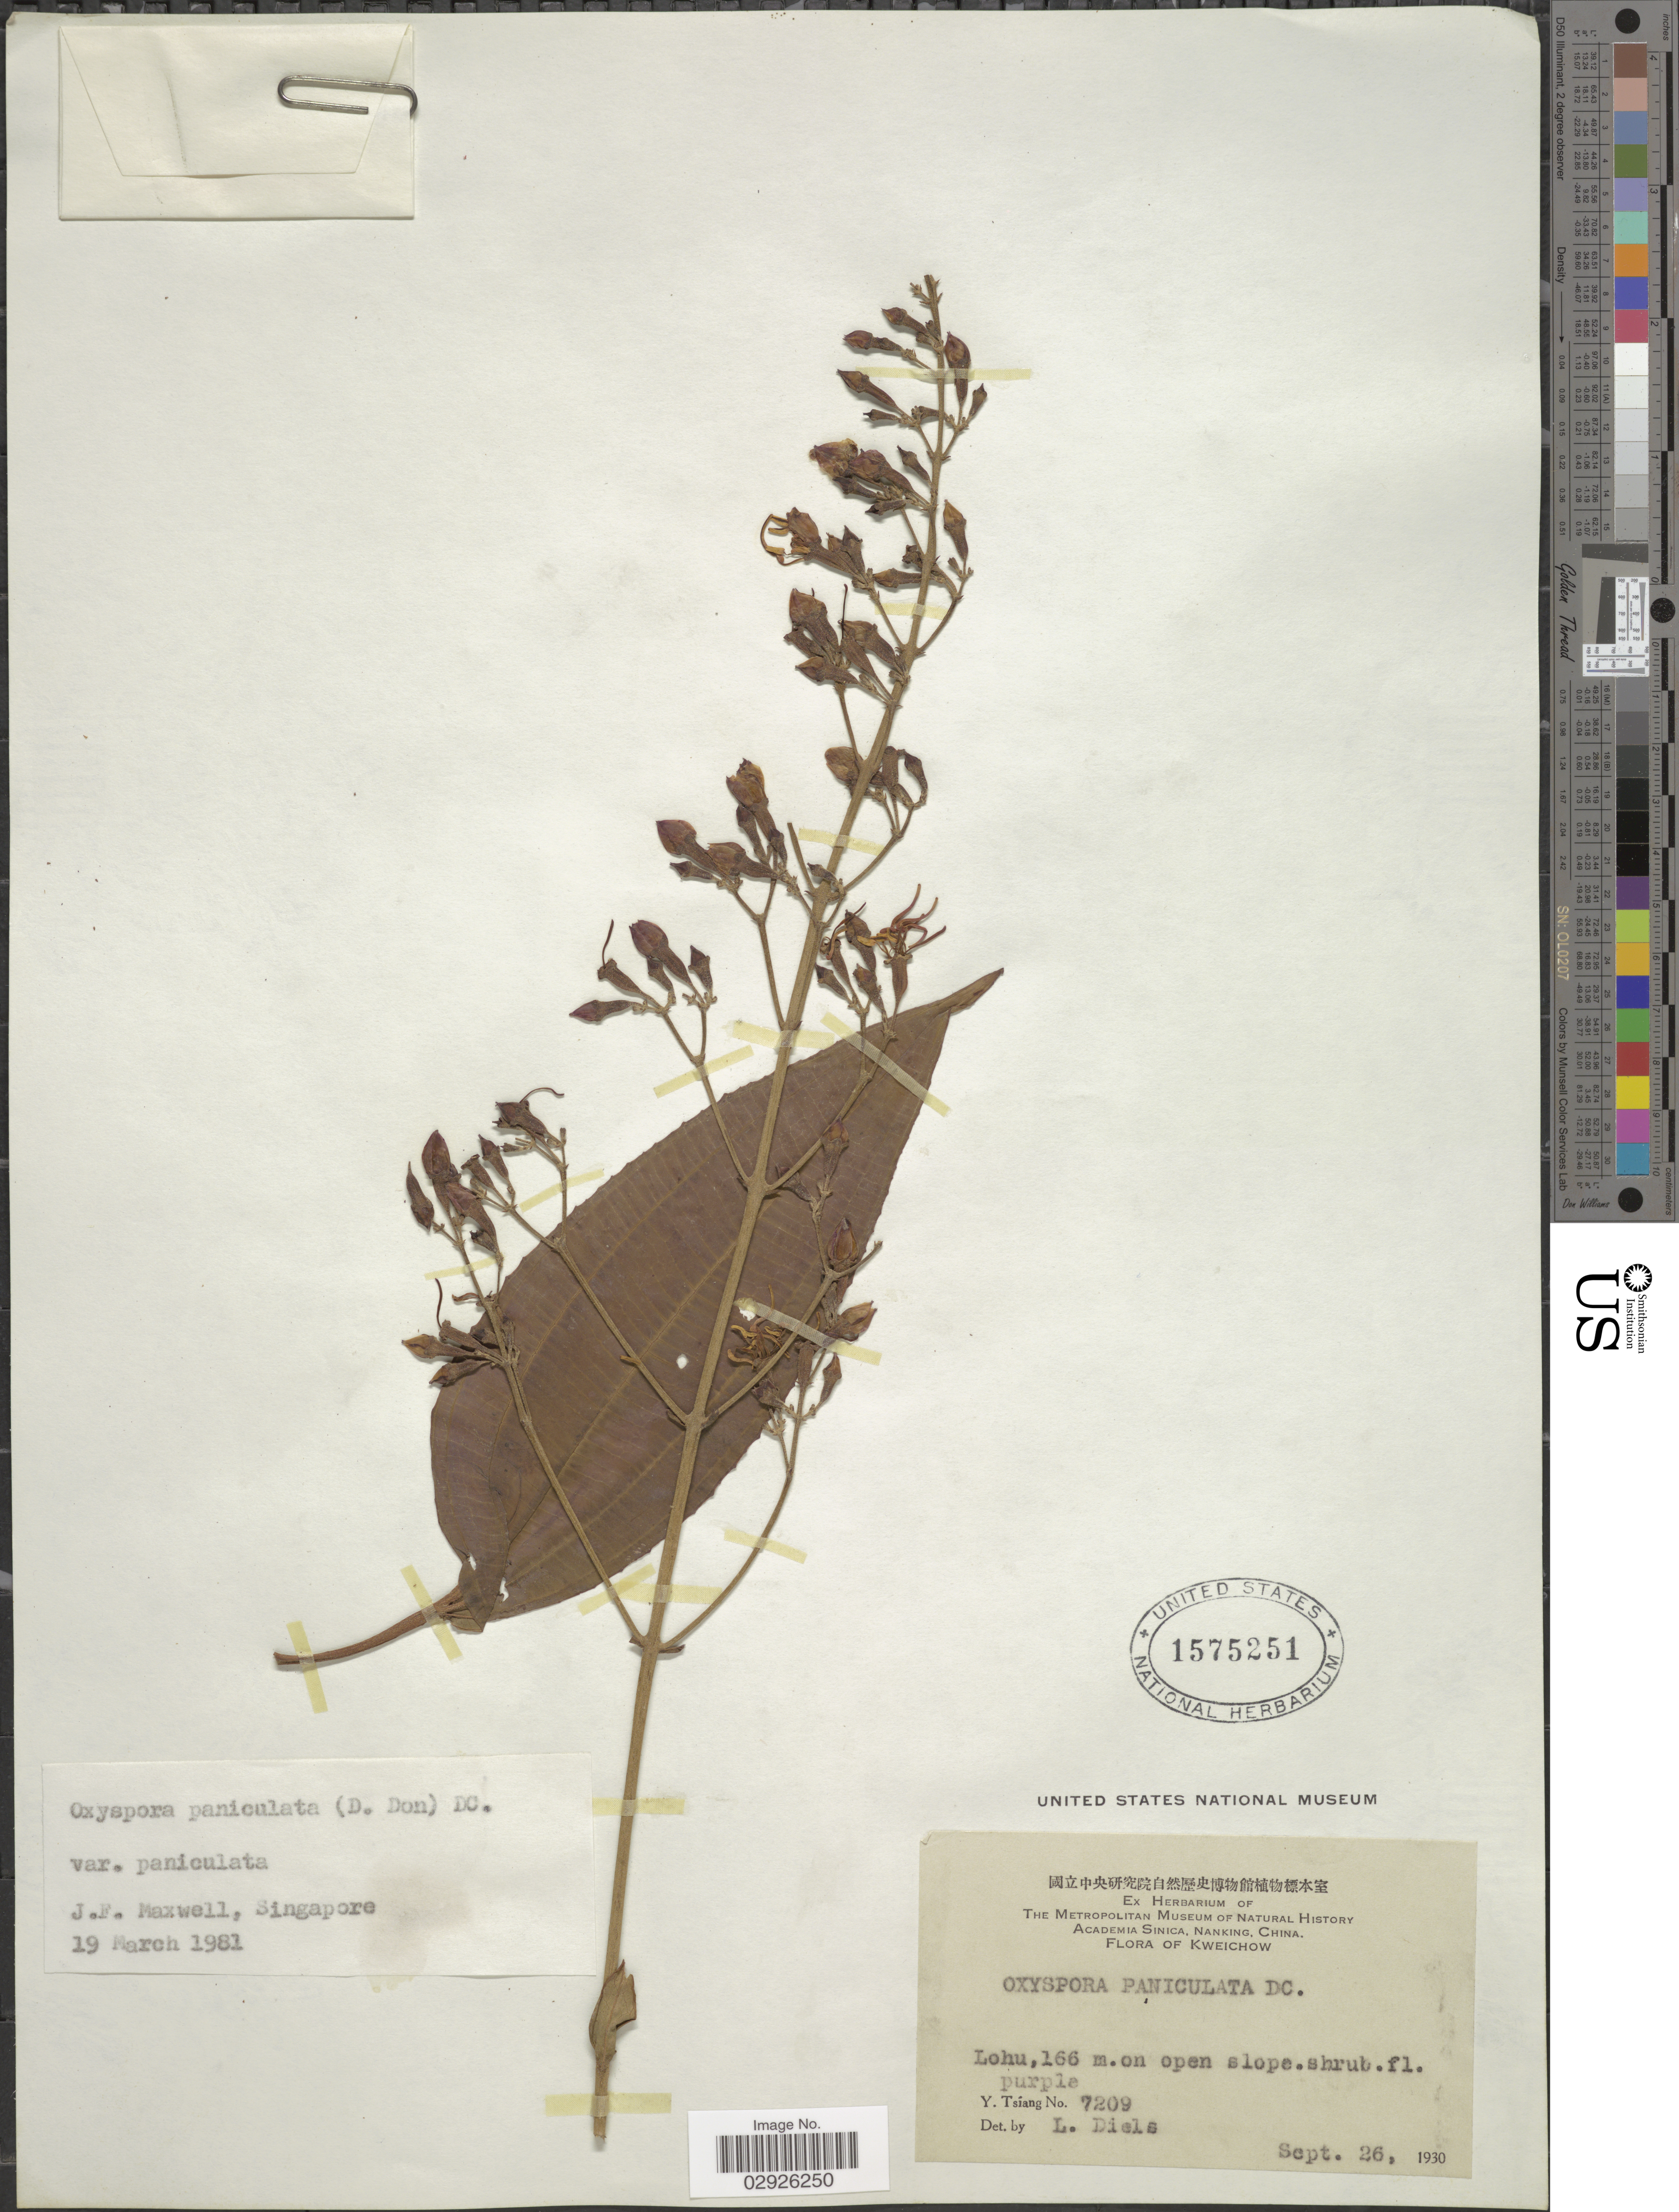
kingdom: Plantae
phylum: Tracheophyta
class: Magnoliopsida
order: Myrtales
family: Melastomataceae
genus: Oxyspora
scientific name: Oxyspora paniculata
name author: (D. Don) DC.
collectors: Y. Tsiang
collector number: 7209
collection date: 1930-09-26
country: China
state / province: Guizhou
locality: Kweichow. Lohu.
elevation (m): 166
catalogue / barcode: US 1575251